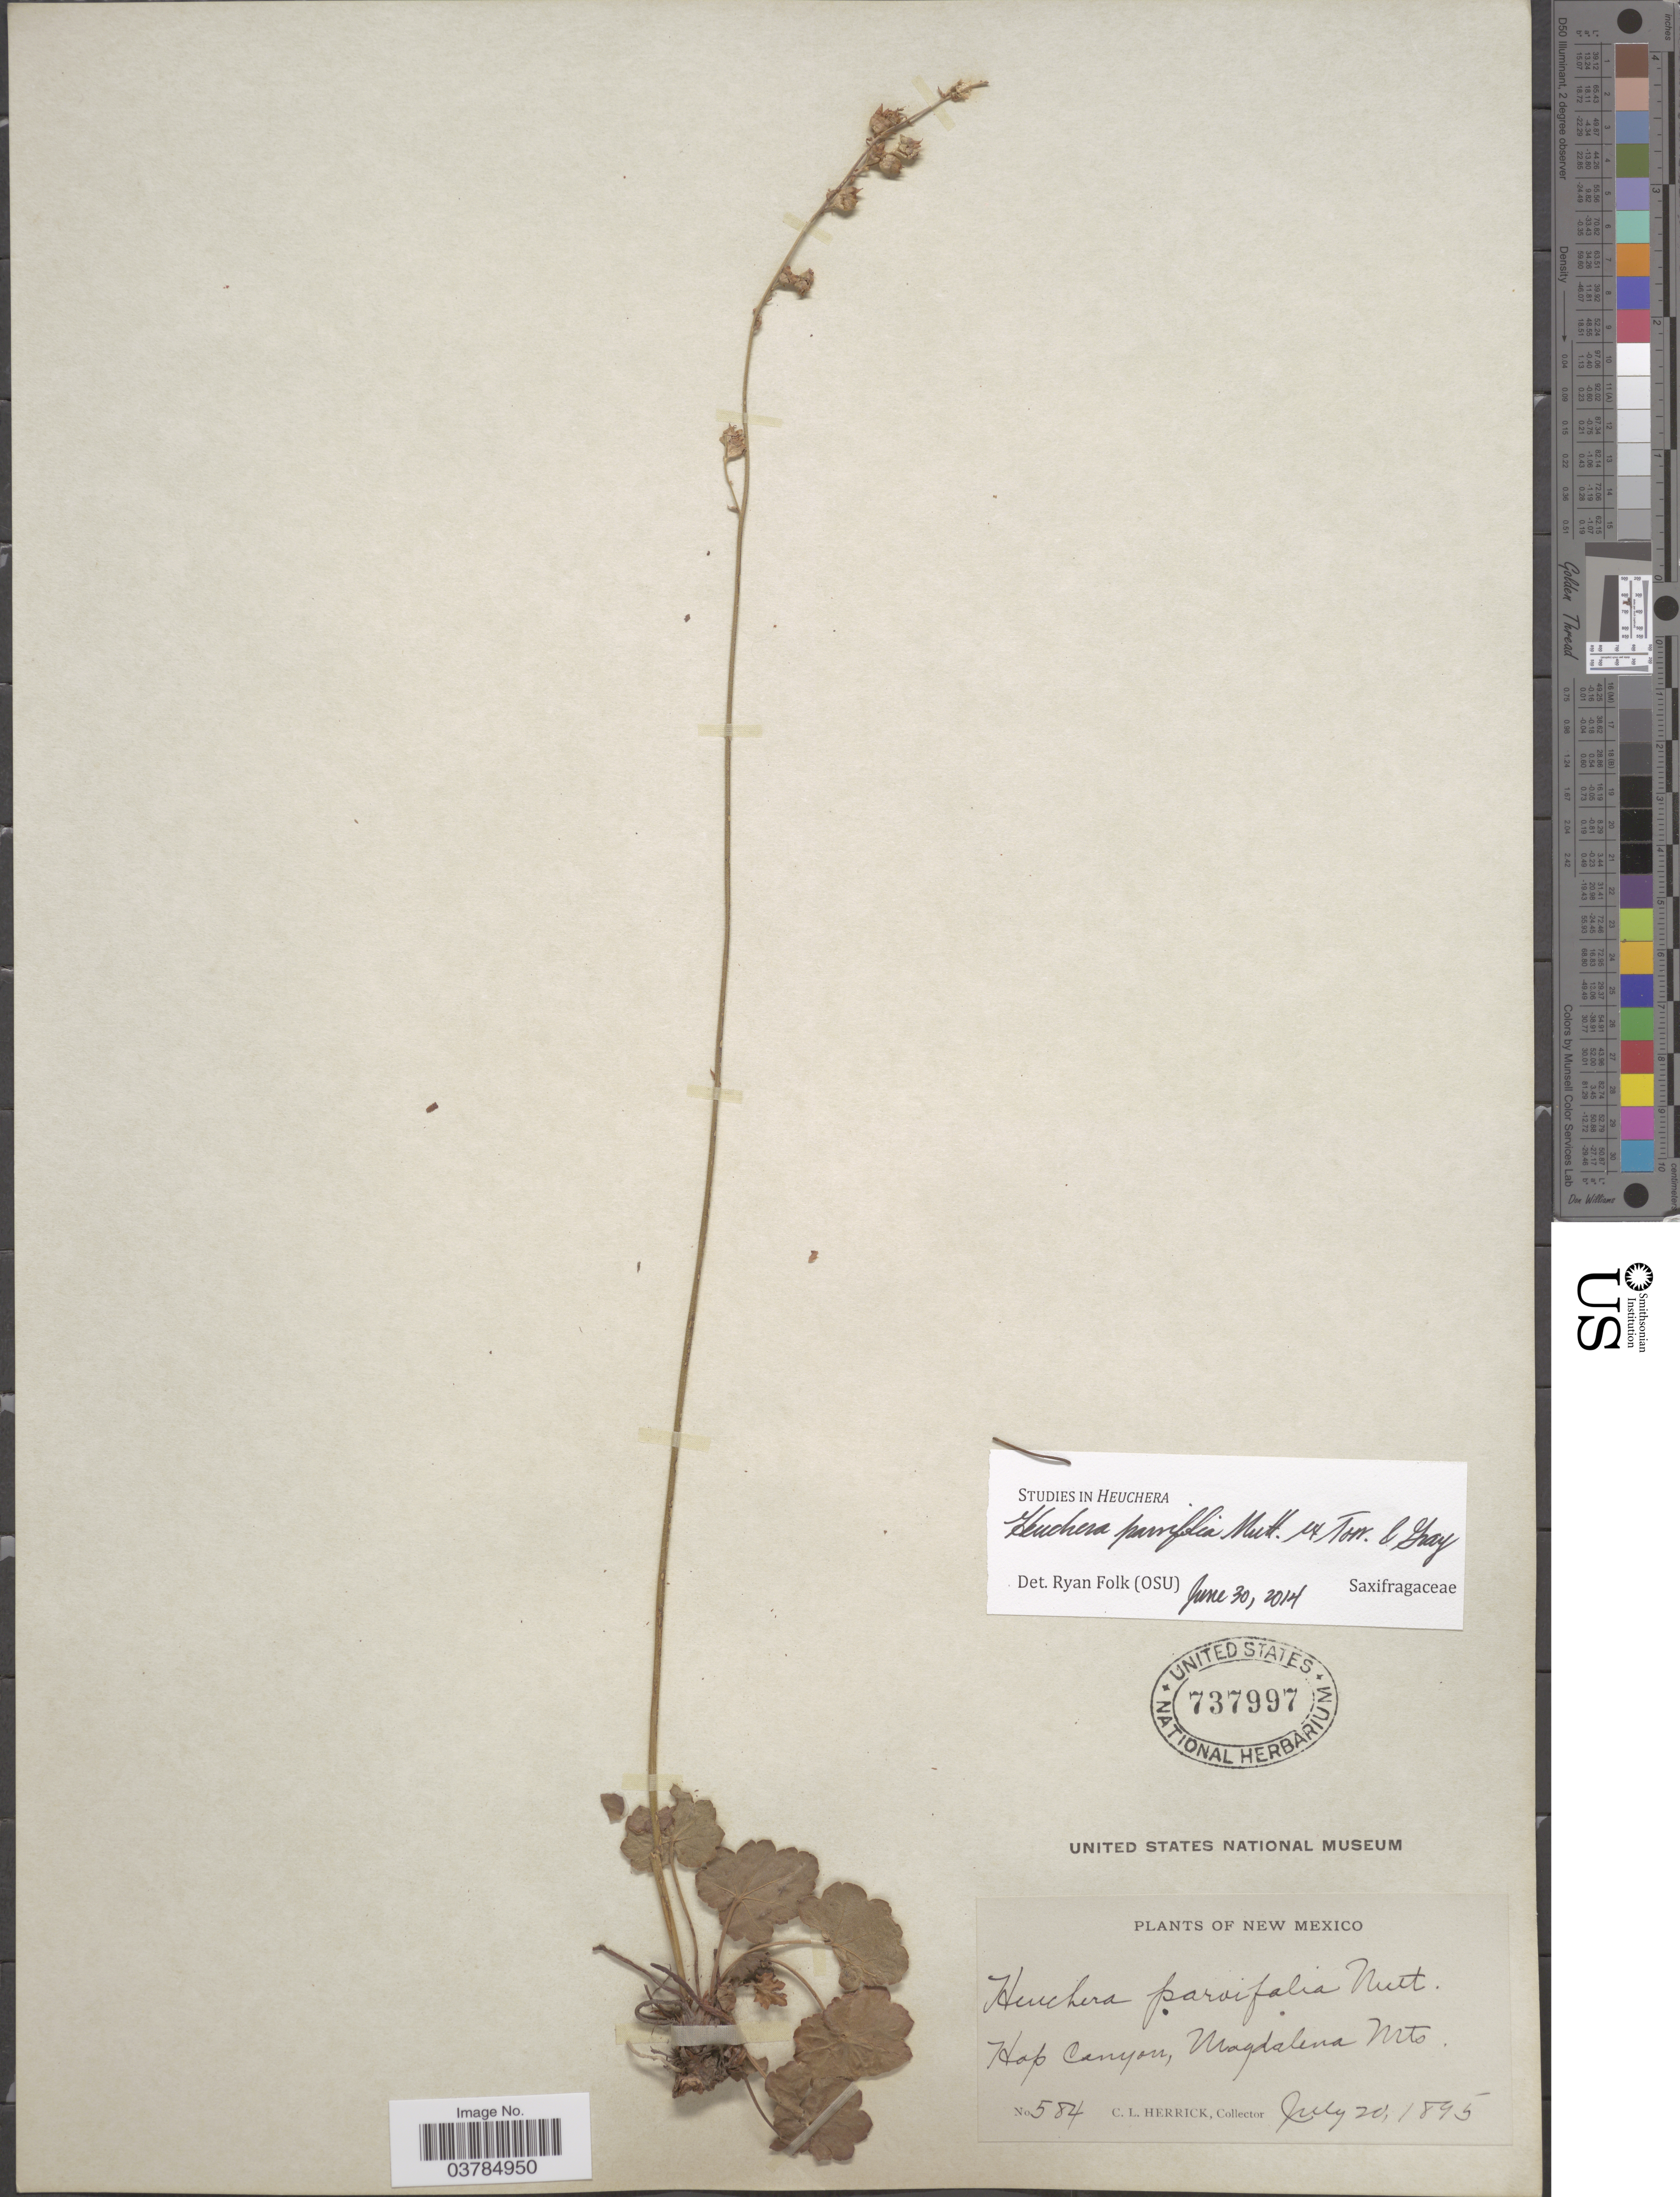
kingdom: Plantae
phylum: Tracheophyta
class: Magnoliopsida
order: Saxifragales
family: Saxifragaceae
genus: Heuchera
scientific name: Heuchera parvifolia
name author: Nutt.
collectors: C. Herrick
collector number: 584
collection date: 1895-07-20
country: United States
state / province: New Mexico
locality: Hop Canyon, Magdalena Mts.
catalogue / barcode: US 737997